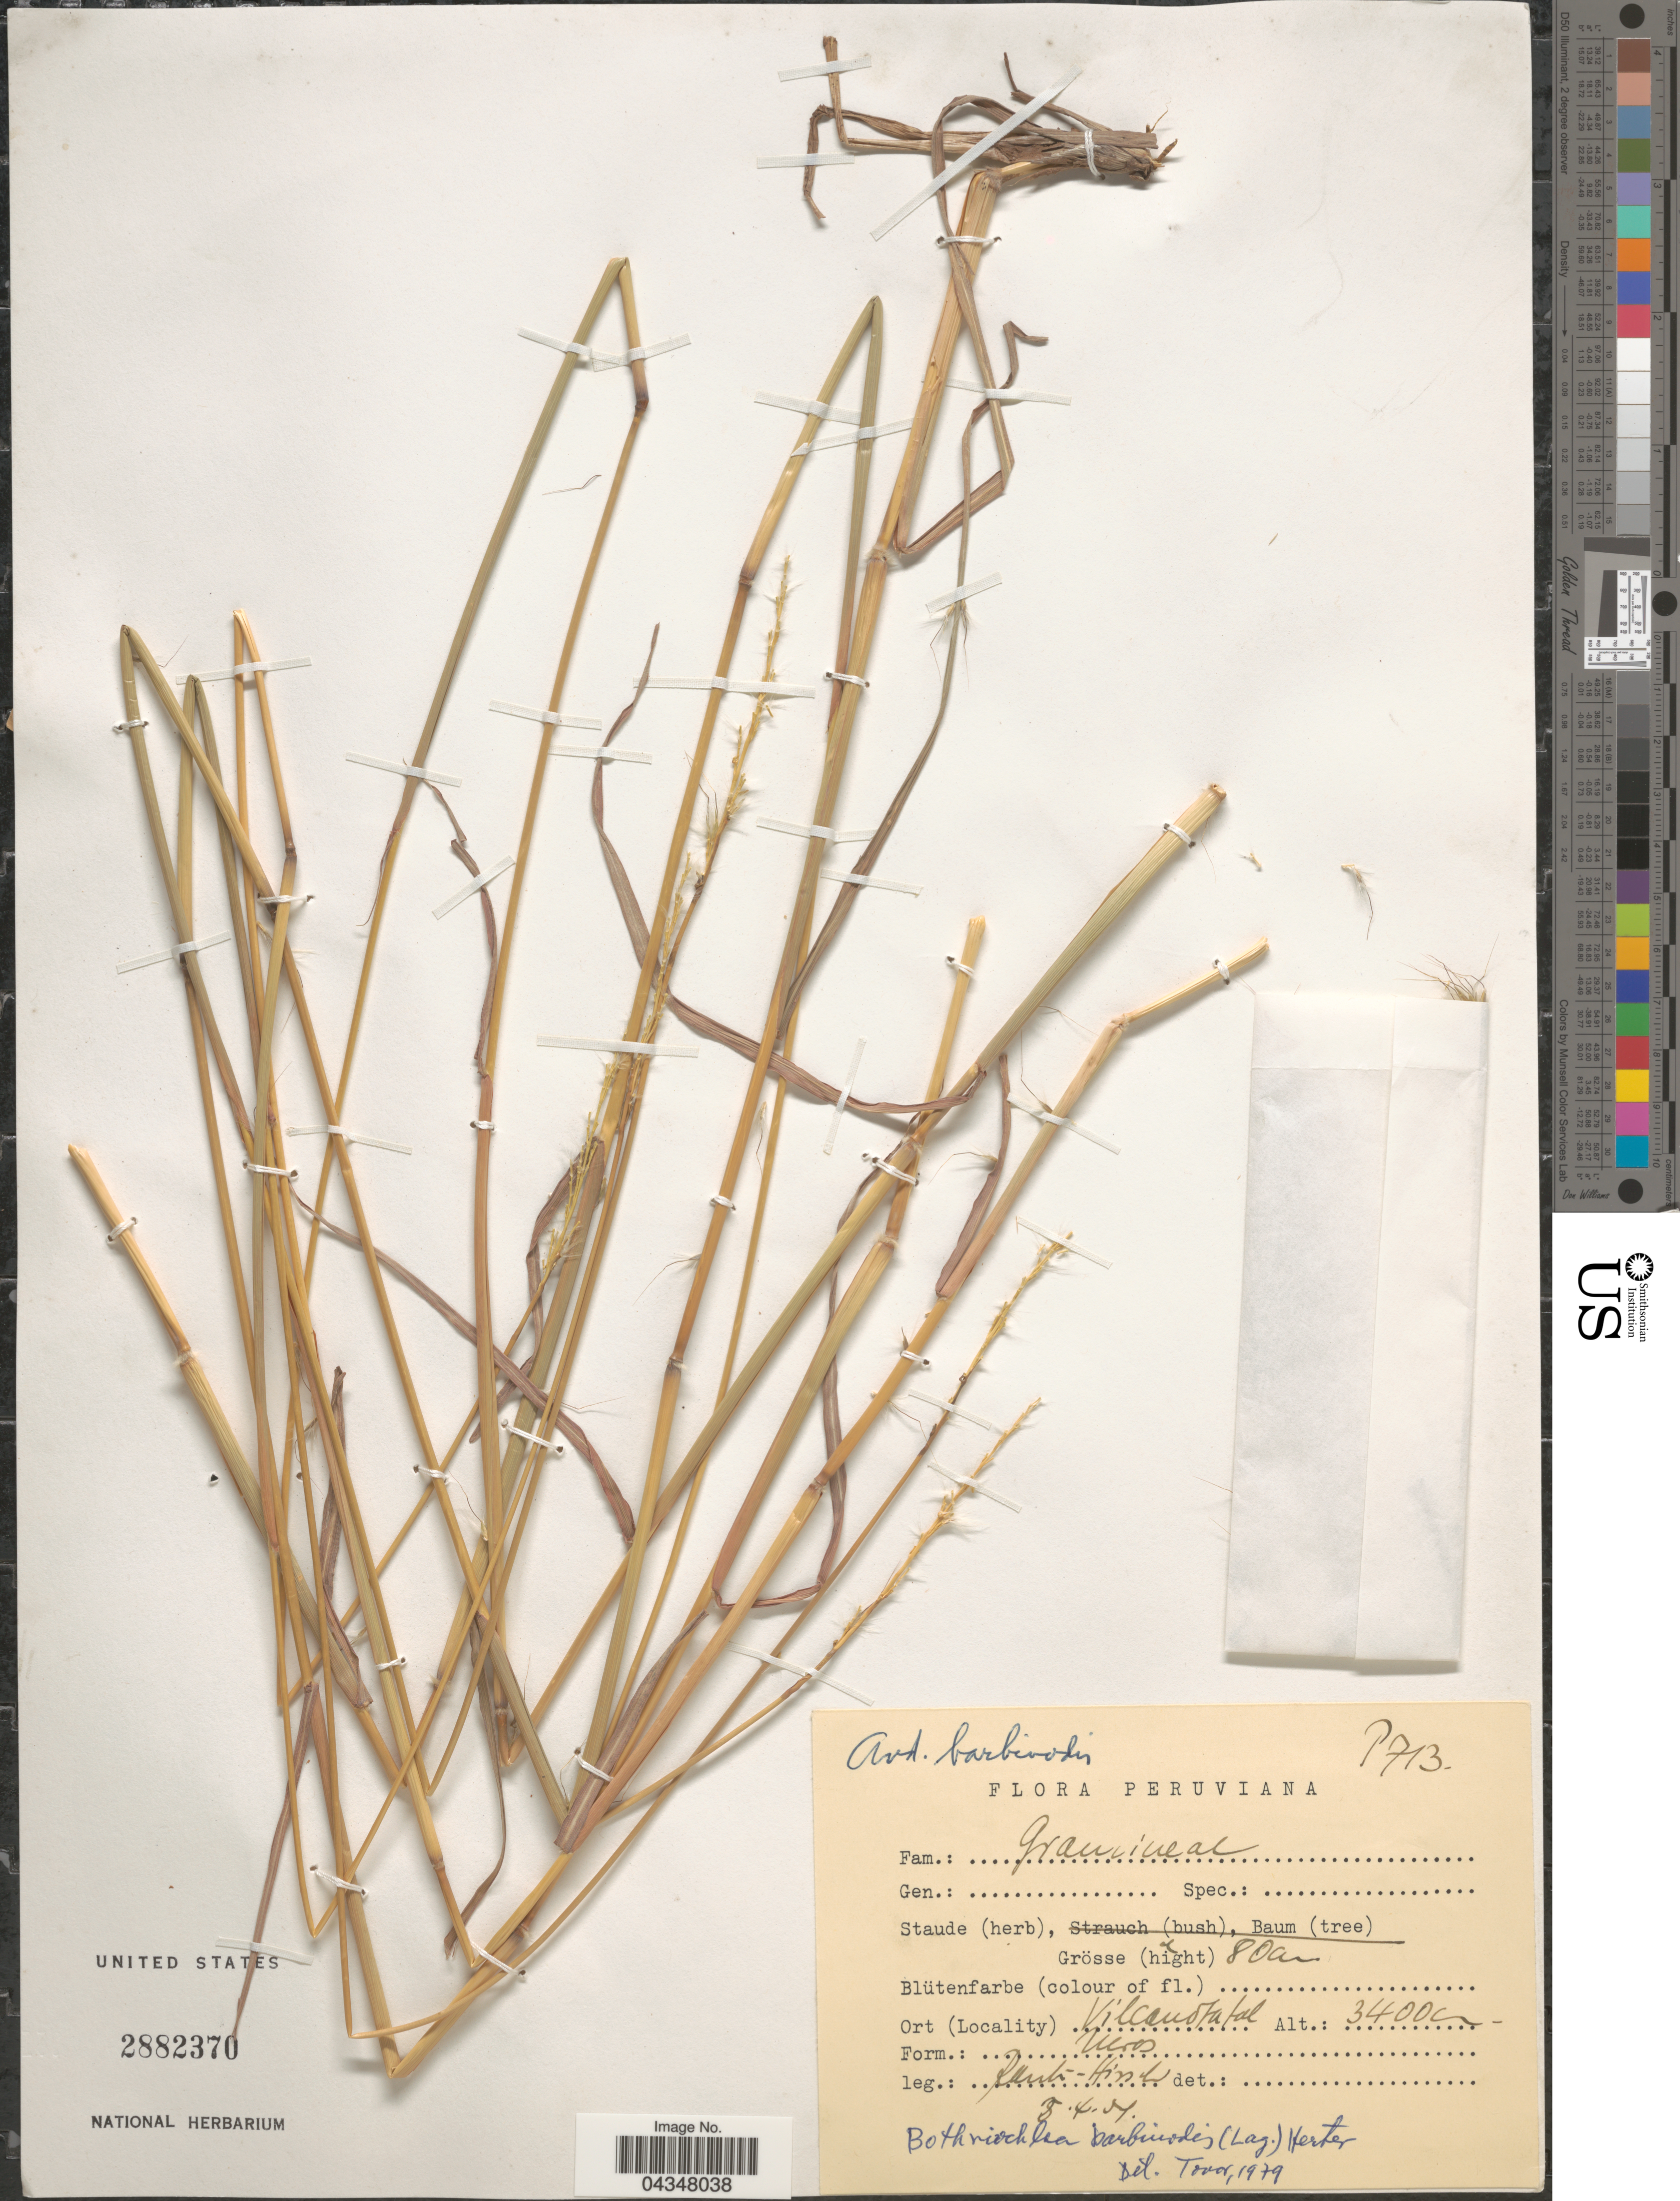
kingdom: Plantae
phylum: Tracheophyta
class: Liliopsida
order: Poales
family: Poaceae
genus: Bothriochloa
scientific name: Bothriochloa barbinodis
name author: (Lag.) Herter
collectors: W. Rauh & G. Hirsch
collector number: P713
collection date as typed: Transcribed d/m/y: 5/4/54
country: Peru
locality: Vilcanotatal.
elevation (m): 3400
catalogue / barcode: US 2882370